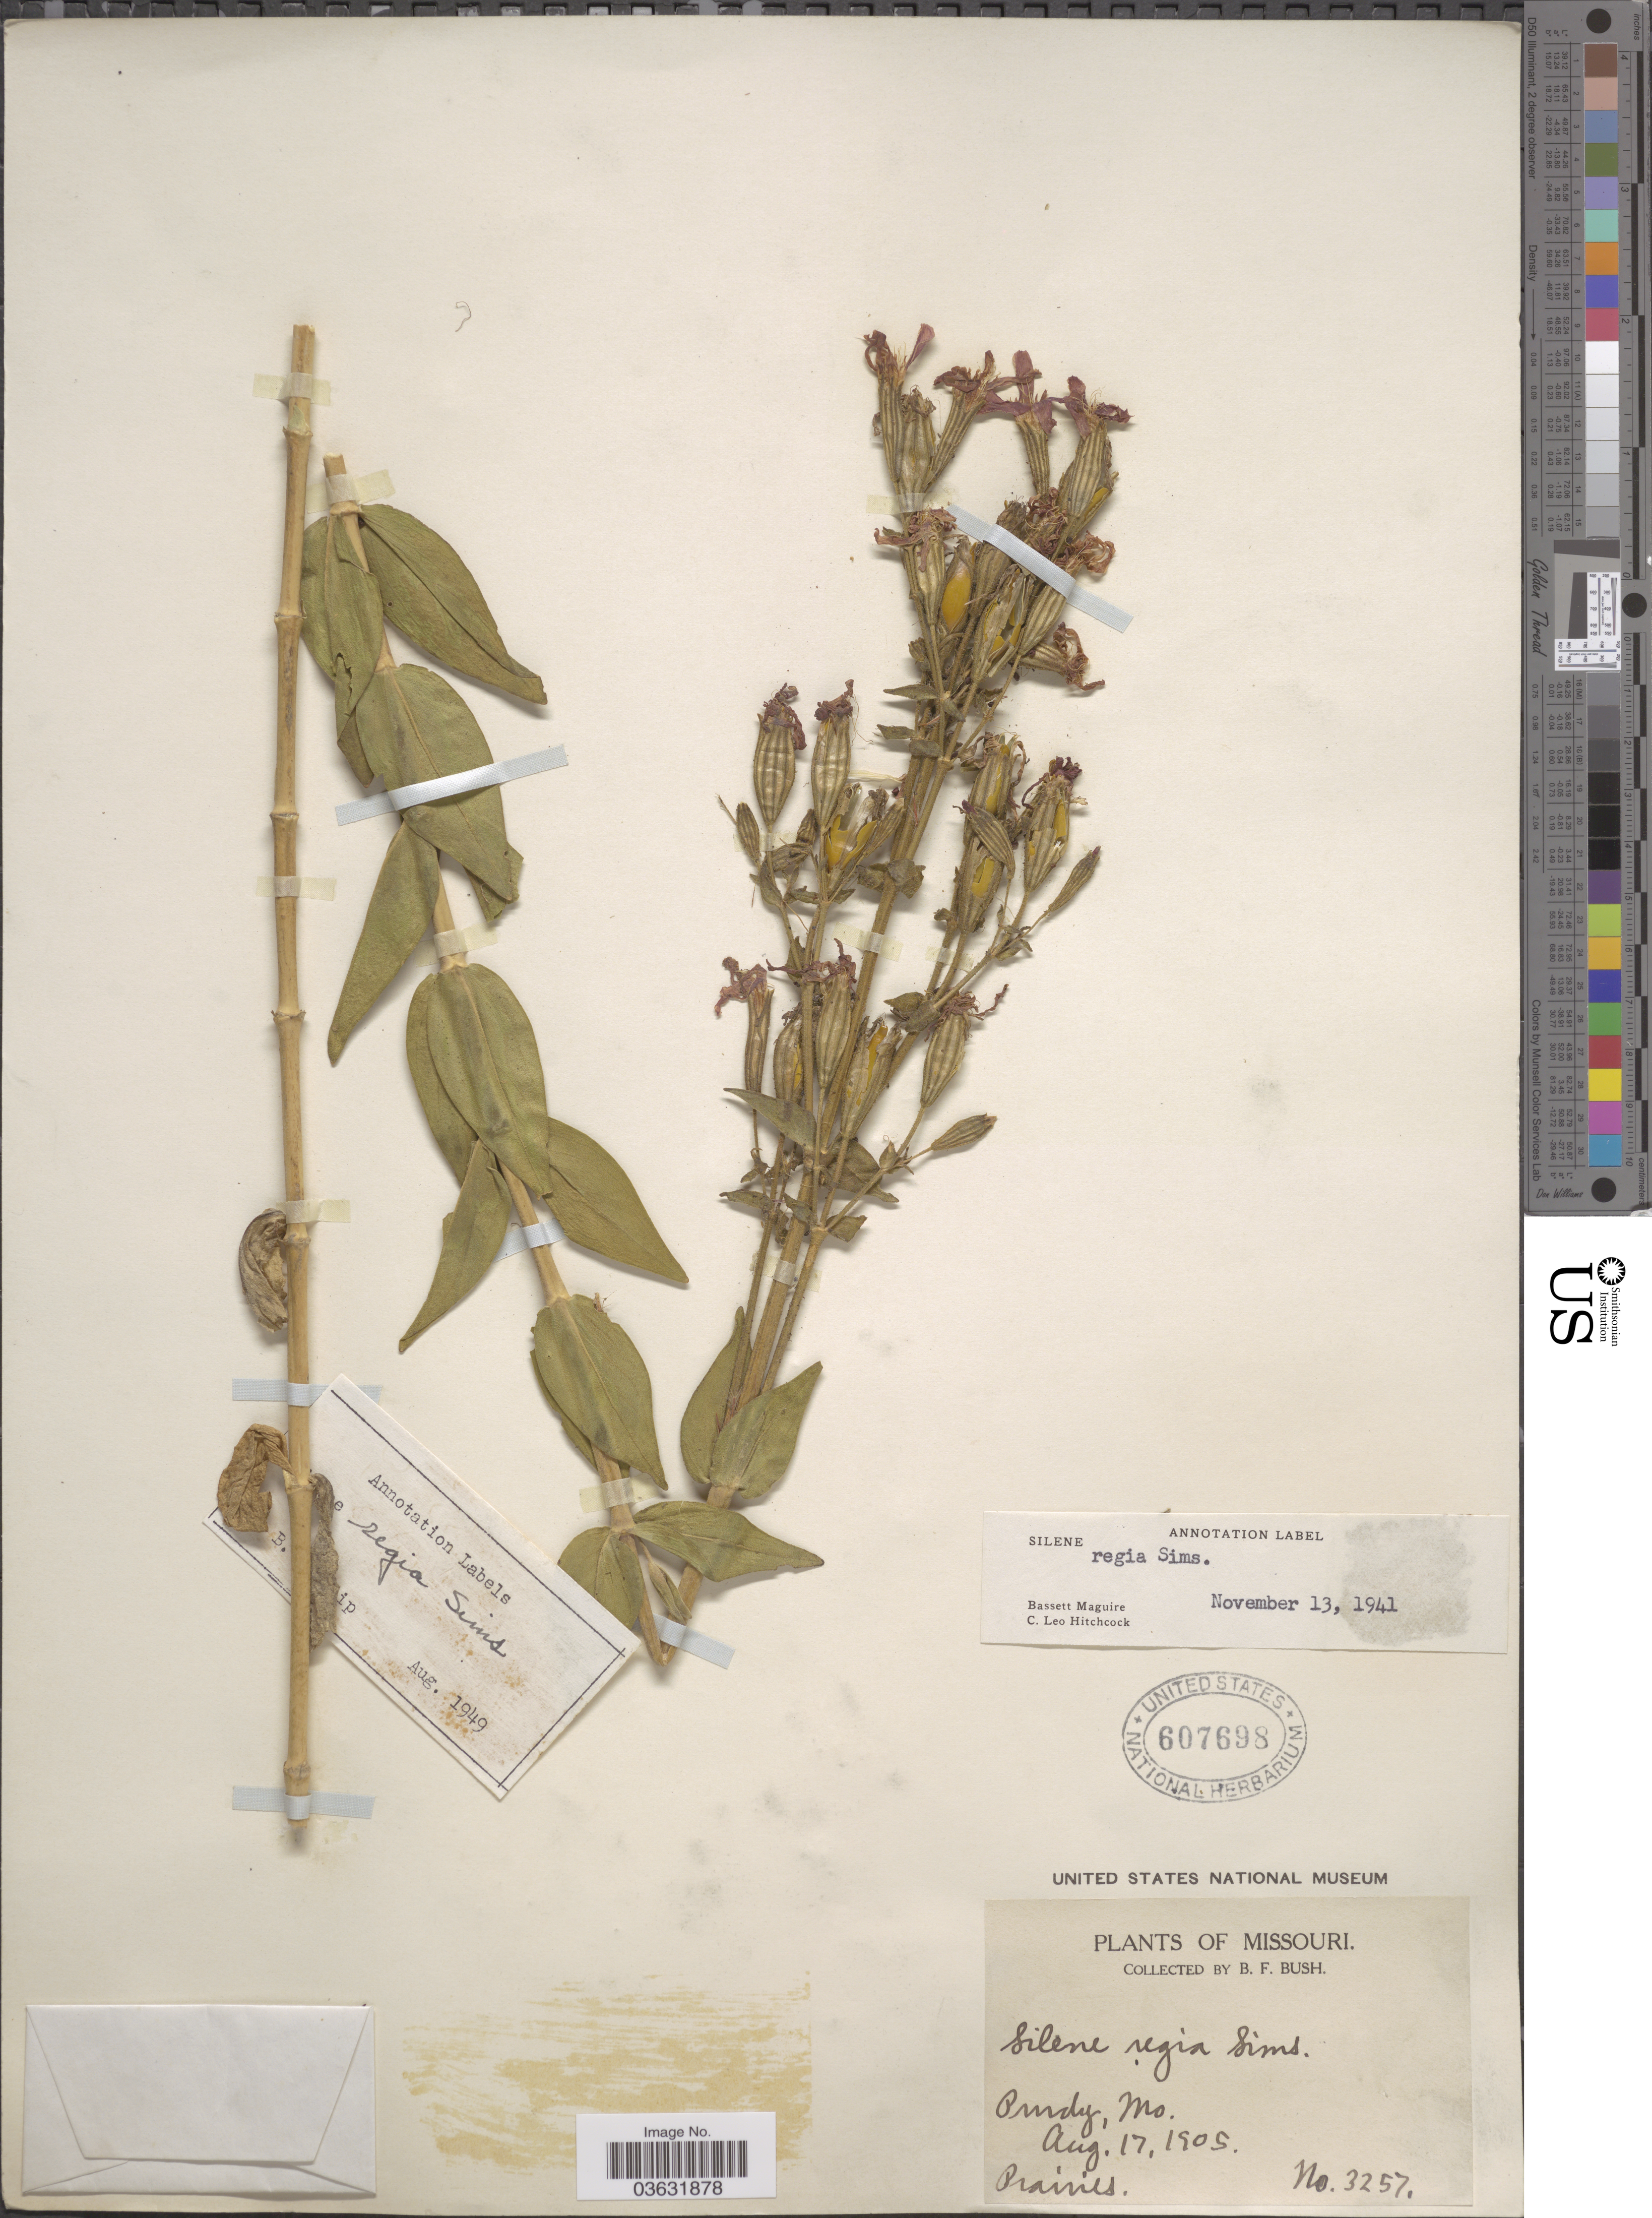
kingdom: Plantae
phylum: Tracheophyta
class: Magnoliopsida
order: Caryophyllales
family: Caryophyllaceae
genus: Silene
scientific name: Silene regia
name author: Sims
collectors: B. F. Bush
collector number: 3257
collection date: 1905-08-17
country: United States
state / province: Missouri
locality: Purdy.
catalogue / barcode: US 607698